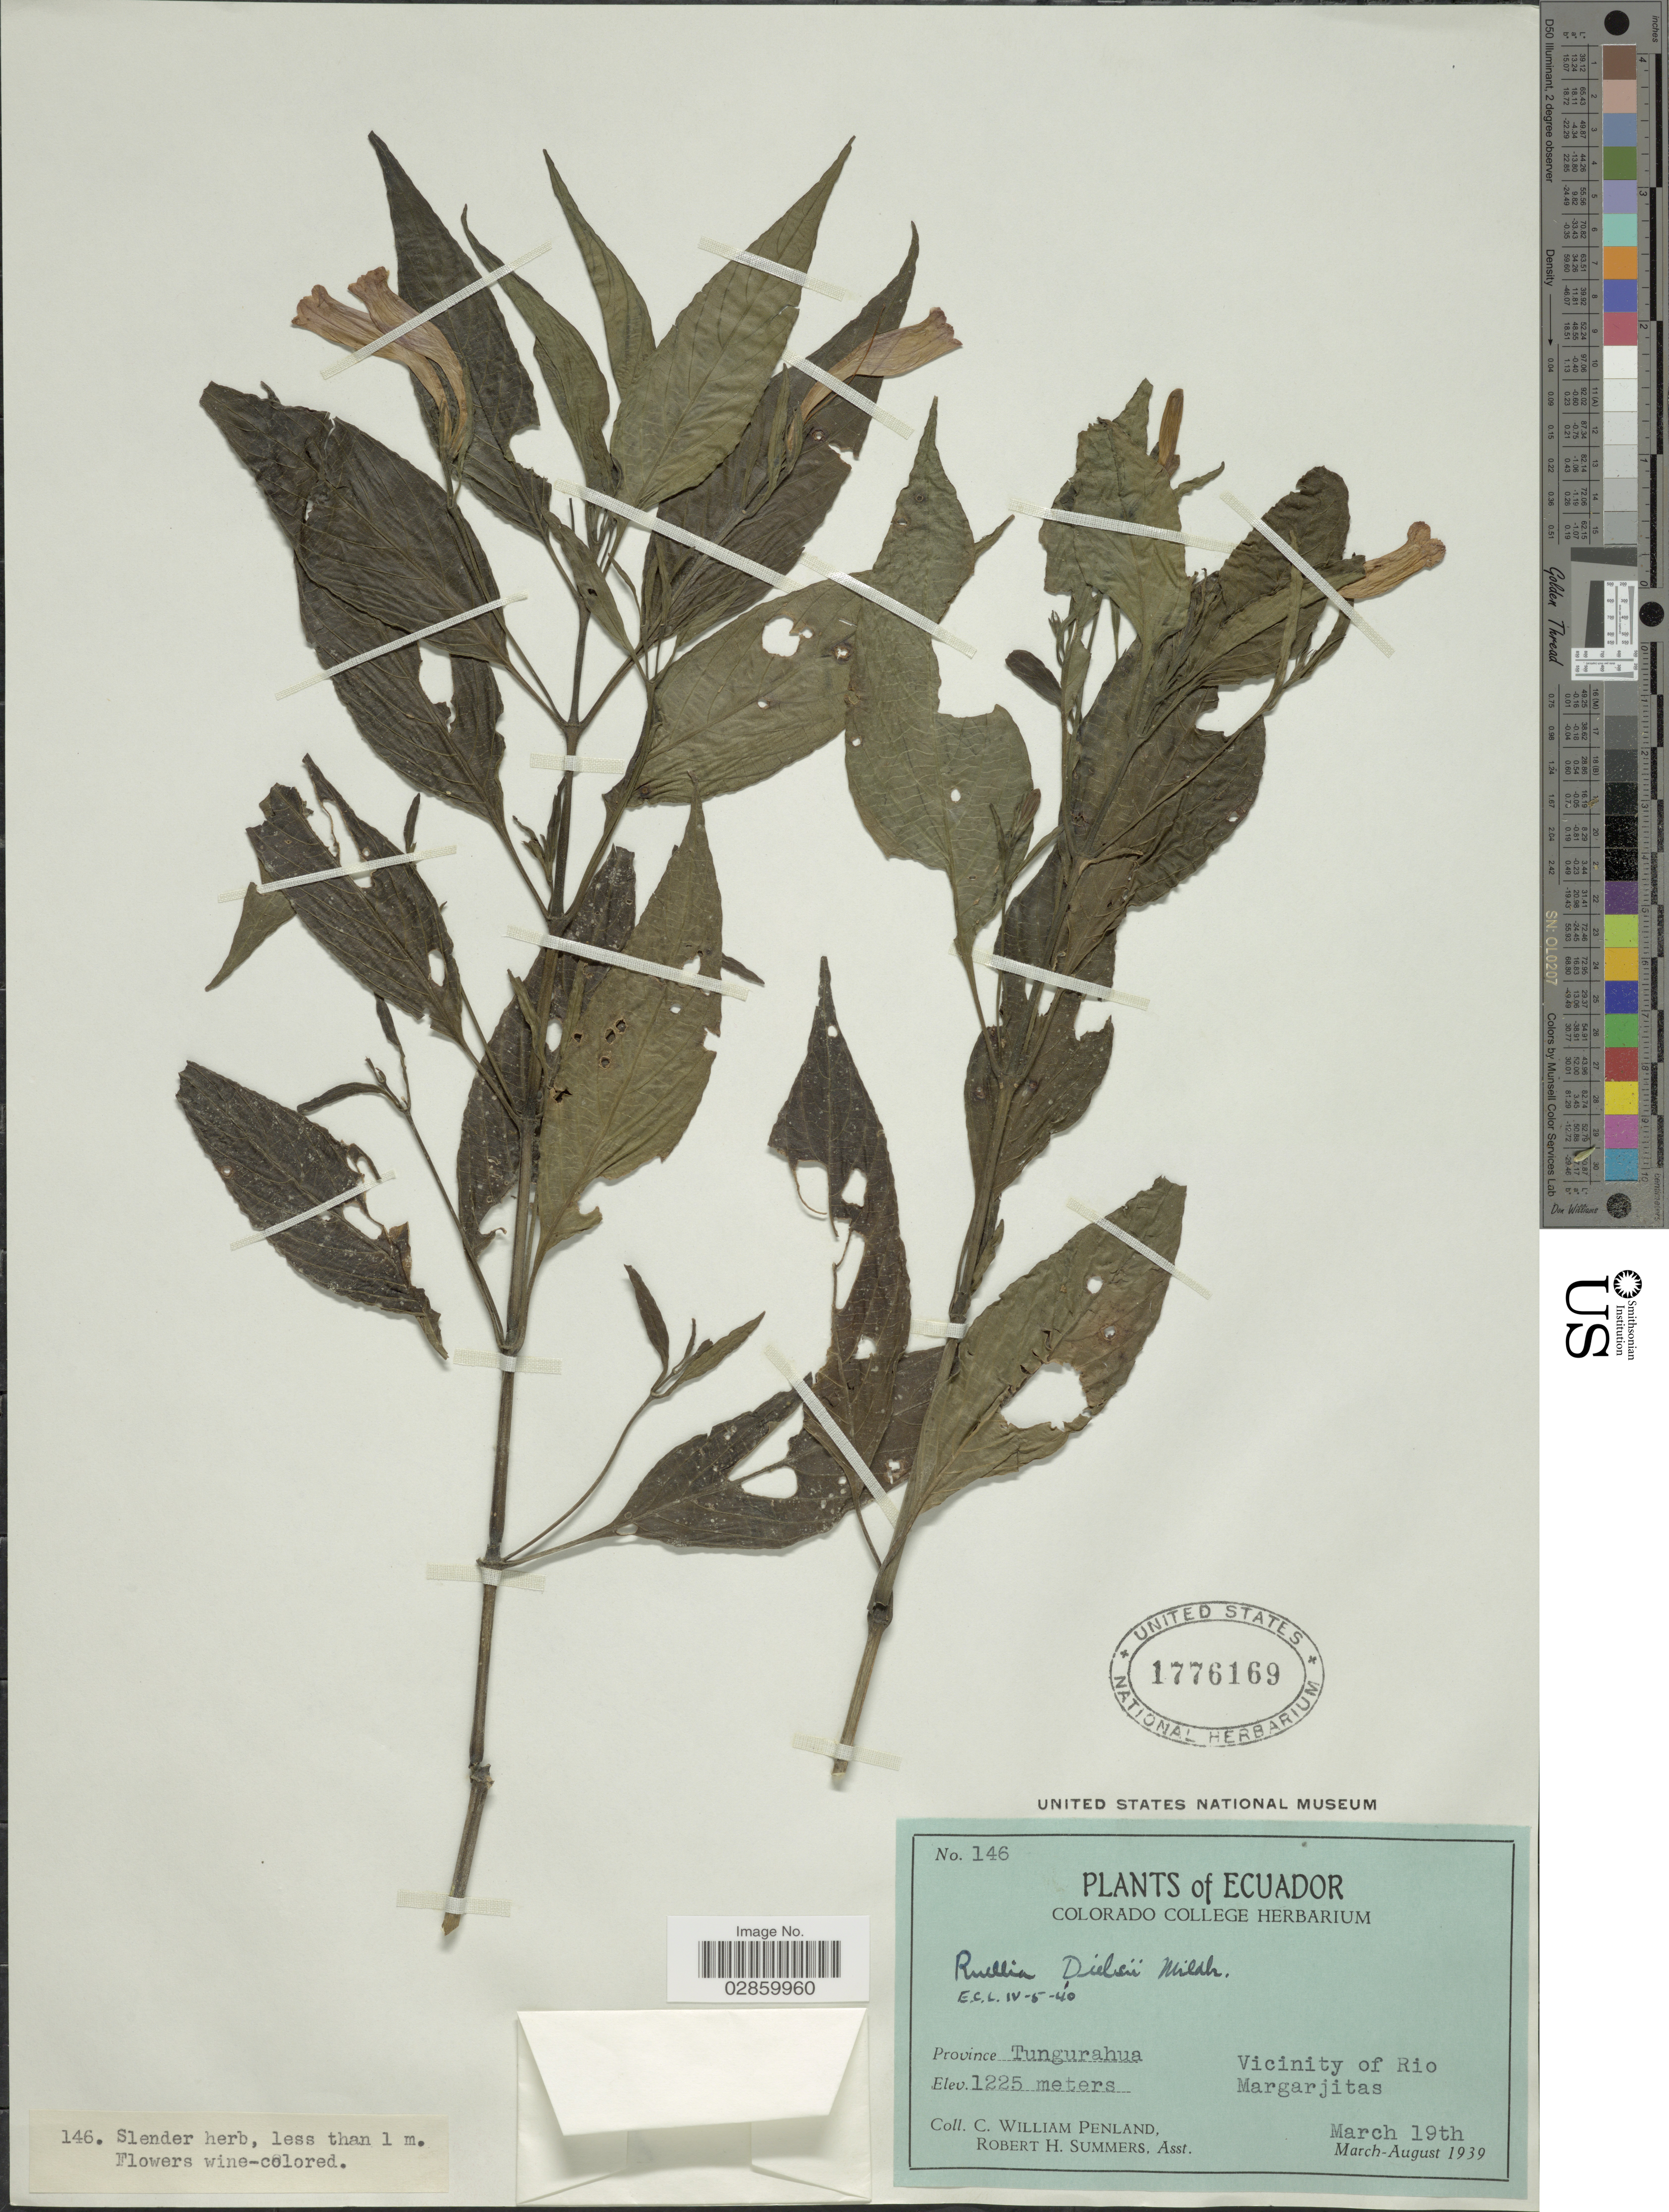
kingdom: Plantae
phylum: Tracheophyta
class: Magnoliopsida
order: Lamiales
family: Acanthaceae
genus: Ruellia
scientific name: Ruellia dielsii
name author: Mildbr.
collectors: C. W. Penland & R. Summers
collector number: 146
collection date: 1939-03-19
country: Ecuador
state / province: Tungurahua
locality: Vicinity of Rio Margarjitas.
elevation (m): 1225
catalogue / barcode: US 1776169